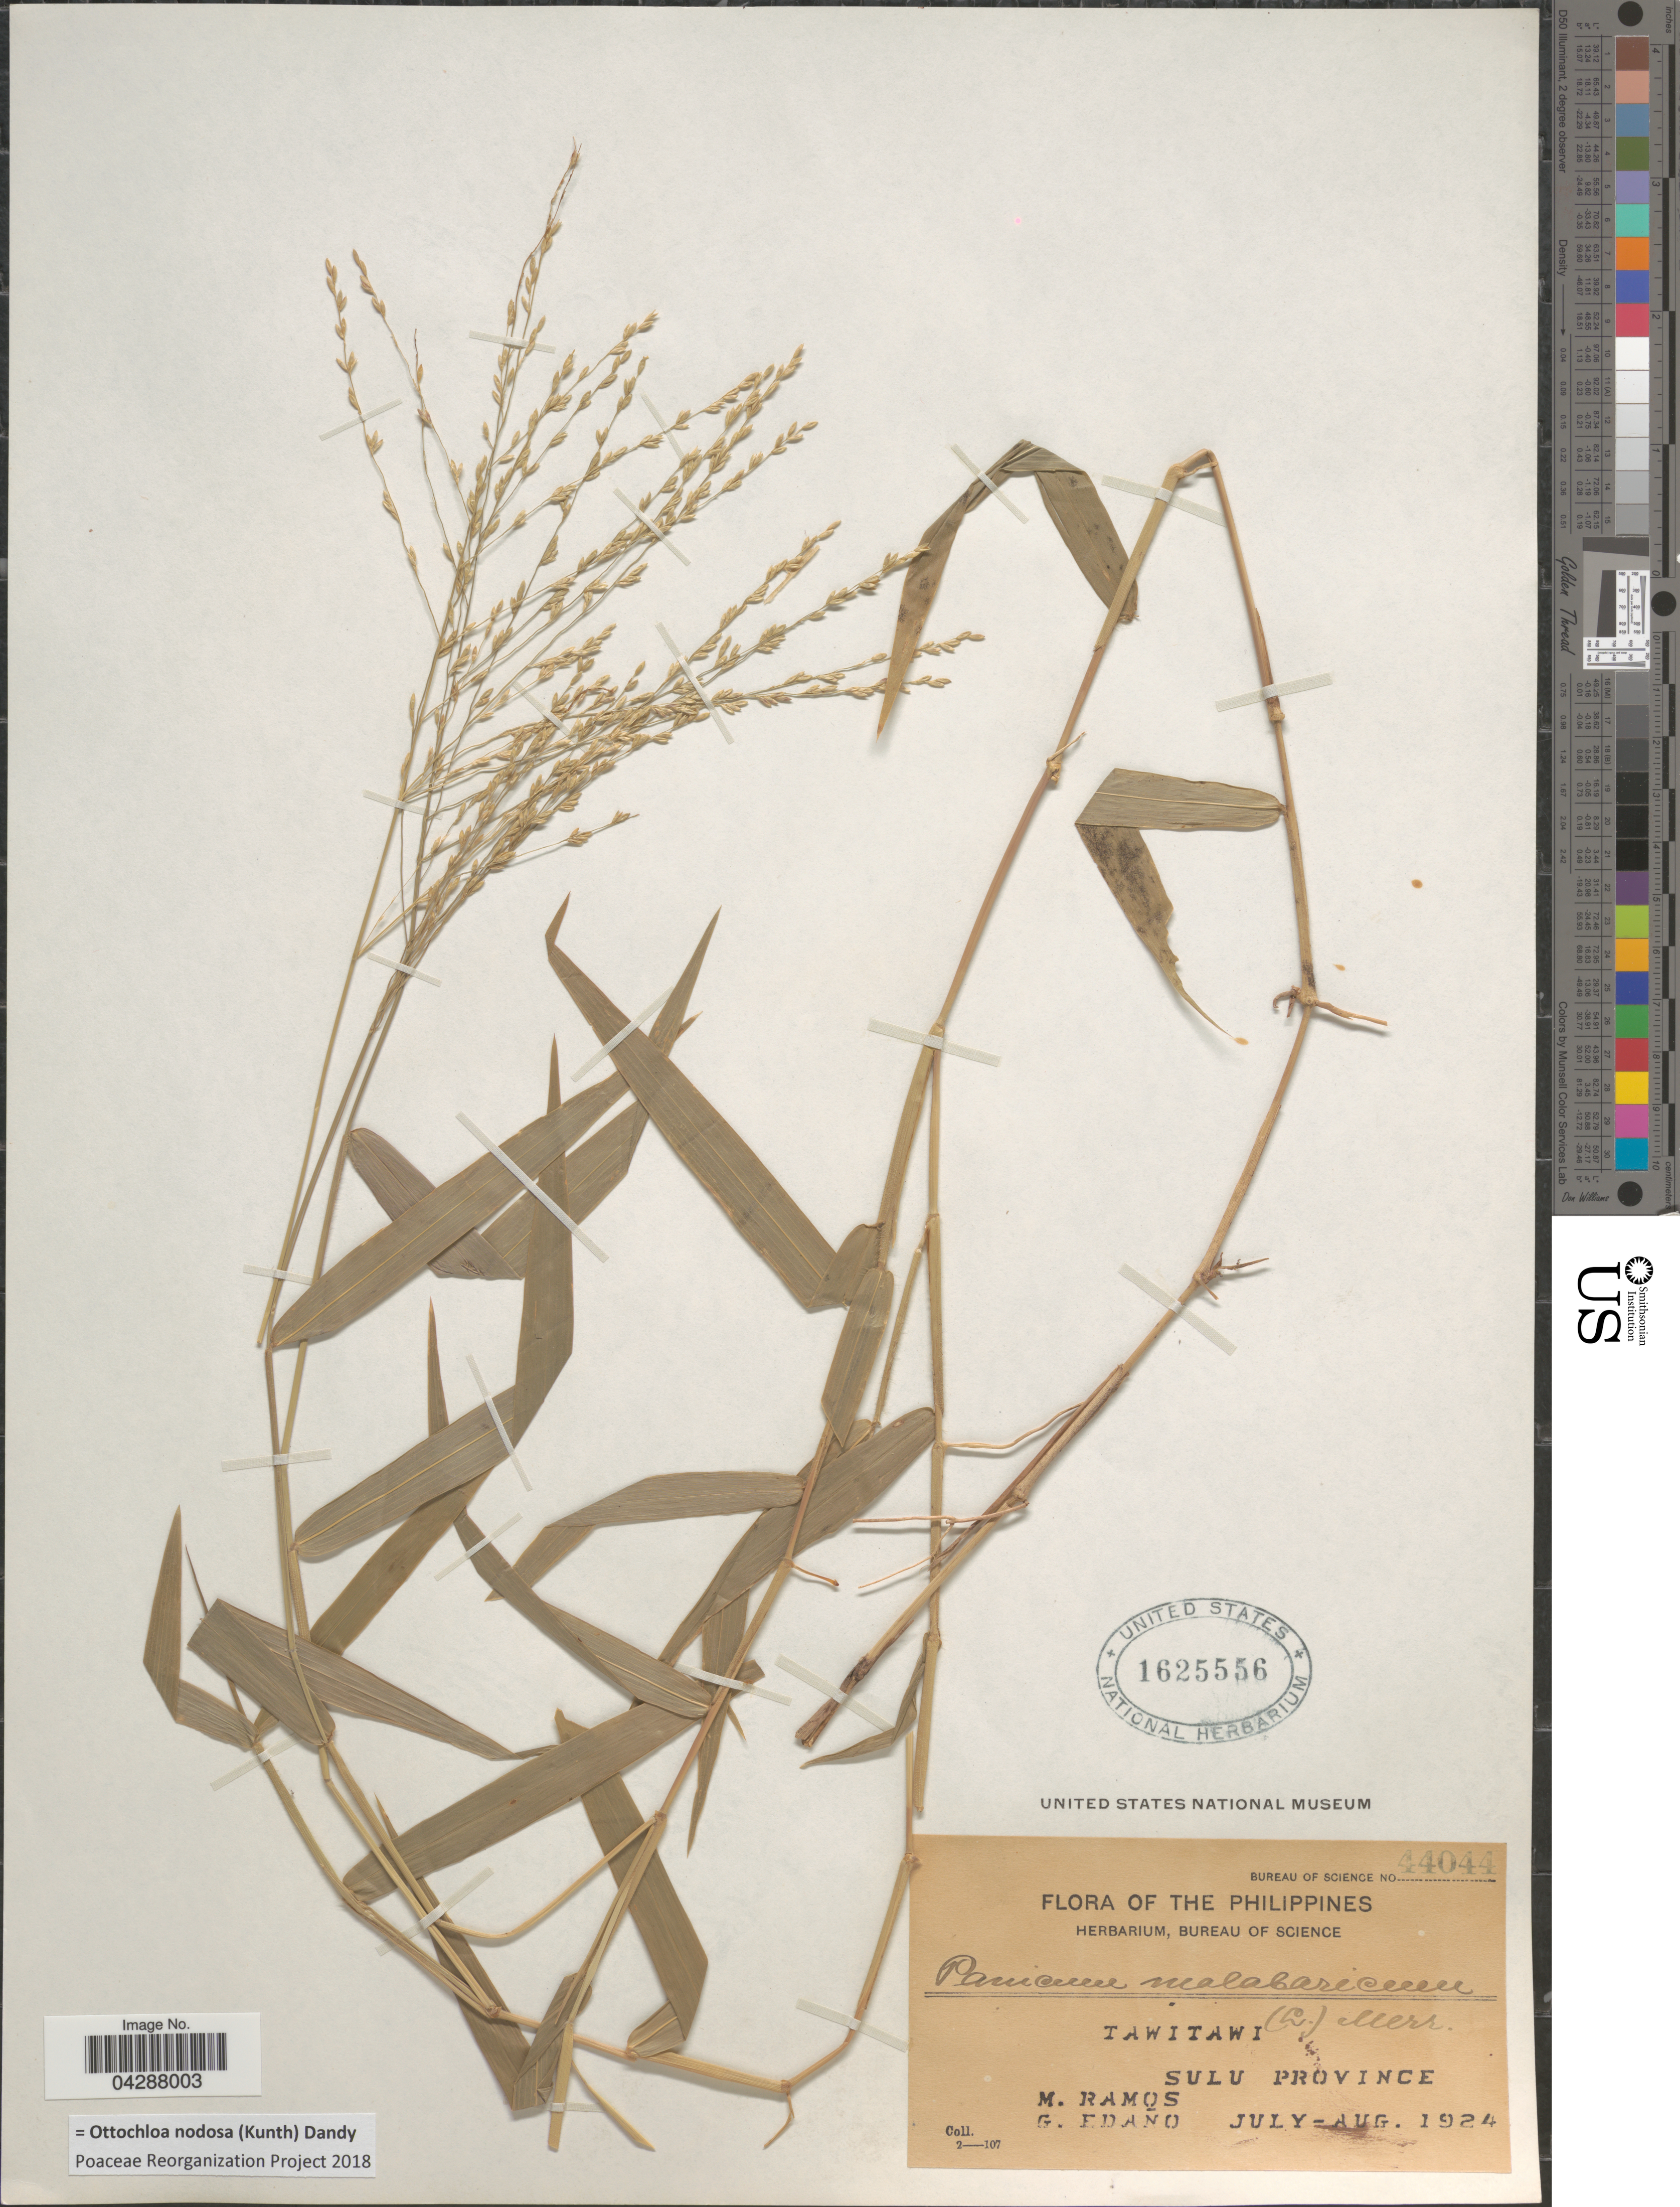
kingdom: Plantae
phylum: Tracheophyta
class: Liliopsida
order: Poales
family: Poaceae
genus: Ottochloa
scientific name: Ottochloa nodosa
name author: (Kunth) Dandy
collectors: M. Ramos & G. Edaño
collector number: Bureau of Science 44044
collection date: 1924-07/1924-08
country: Philippines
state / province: Muslim Mindanao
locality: Tawitawi. Sulu Province.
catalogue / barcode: US 1625556